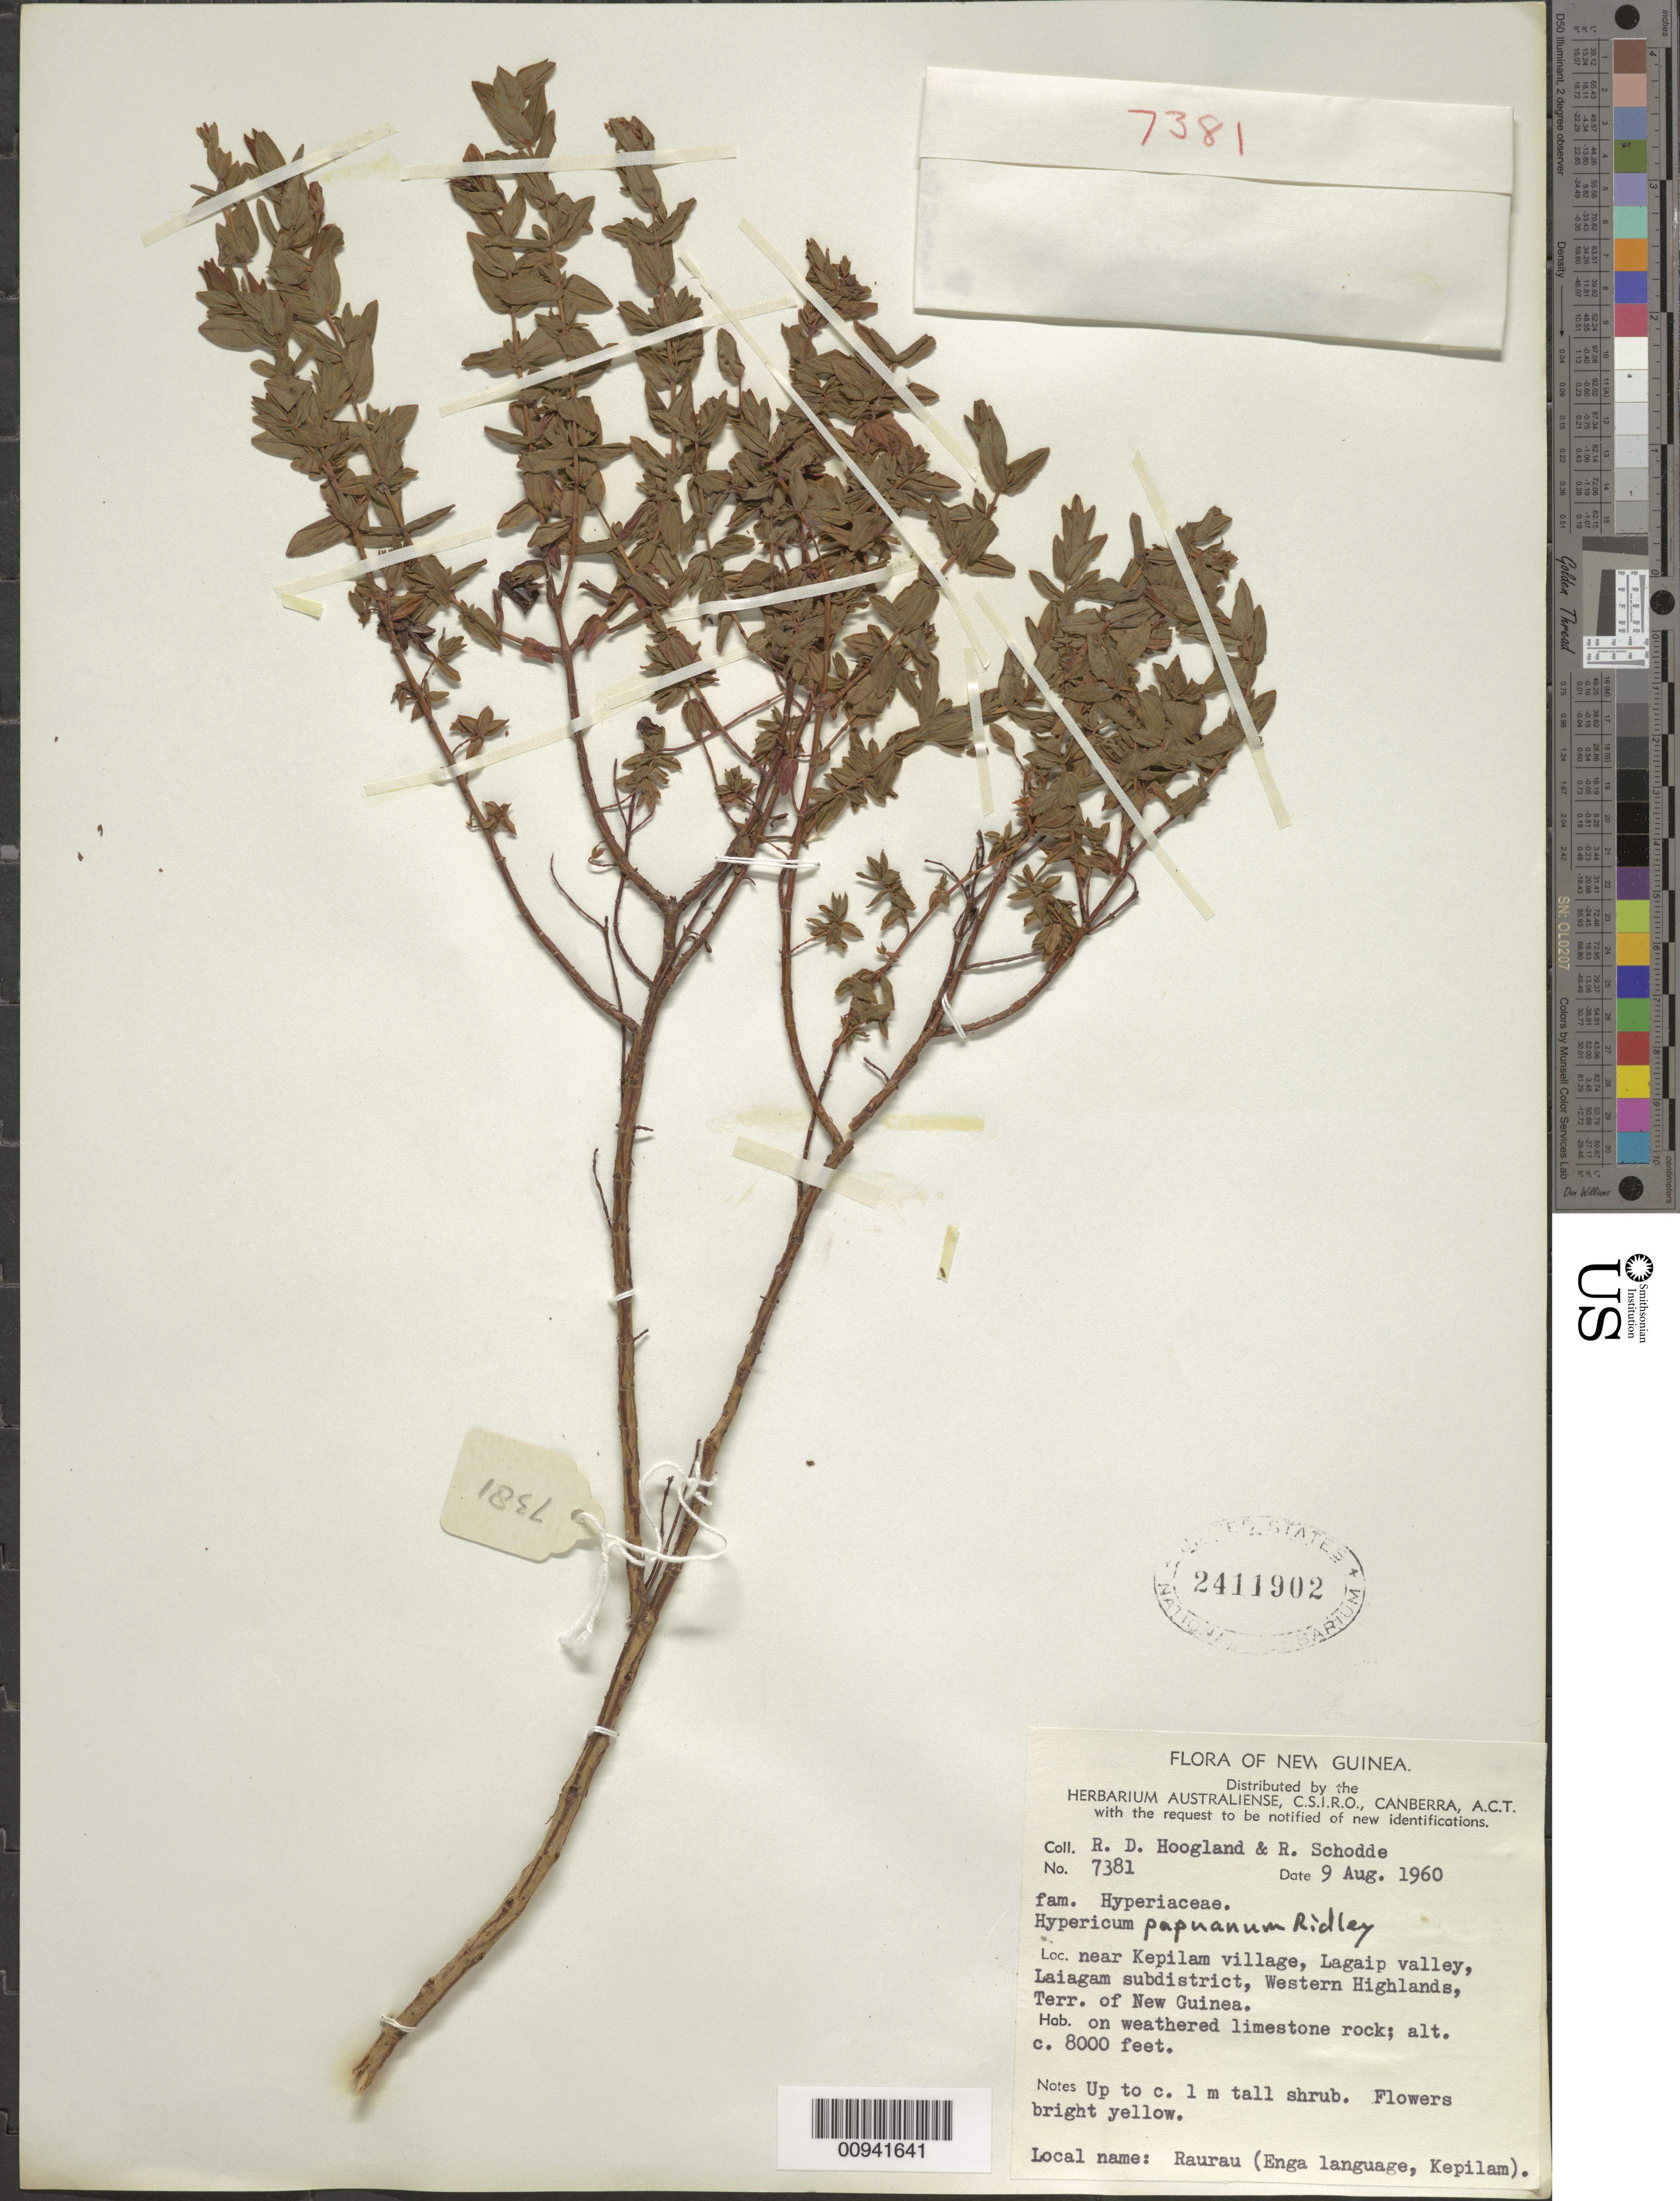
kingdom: Plantae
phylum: Tracheophyta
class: Magnoliopsida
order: Malpighiales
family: Hypericaceae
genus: Hypericum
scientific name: Hypericum papuanum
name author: Ridl.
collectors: R. D. Hoogland & R. Schodde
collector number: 7381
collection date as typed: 09 Aug 1960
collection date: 1960-08-09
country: Papua New Guinea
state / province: Enga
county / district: Laiagam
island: New Guinea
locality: near Kepilam village, Lagaip valley, Laiagam subdistrict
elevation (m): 2438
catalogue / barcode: US 2411902